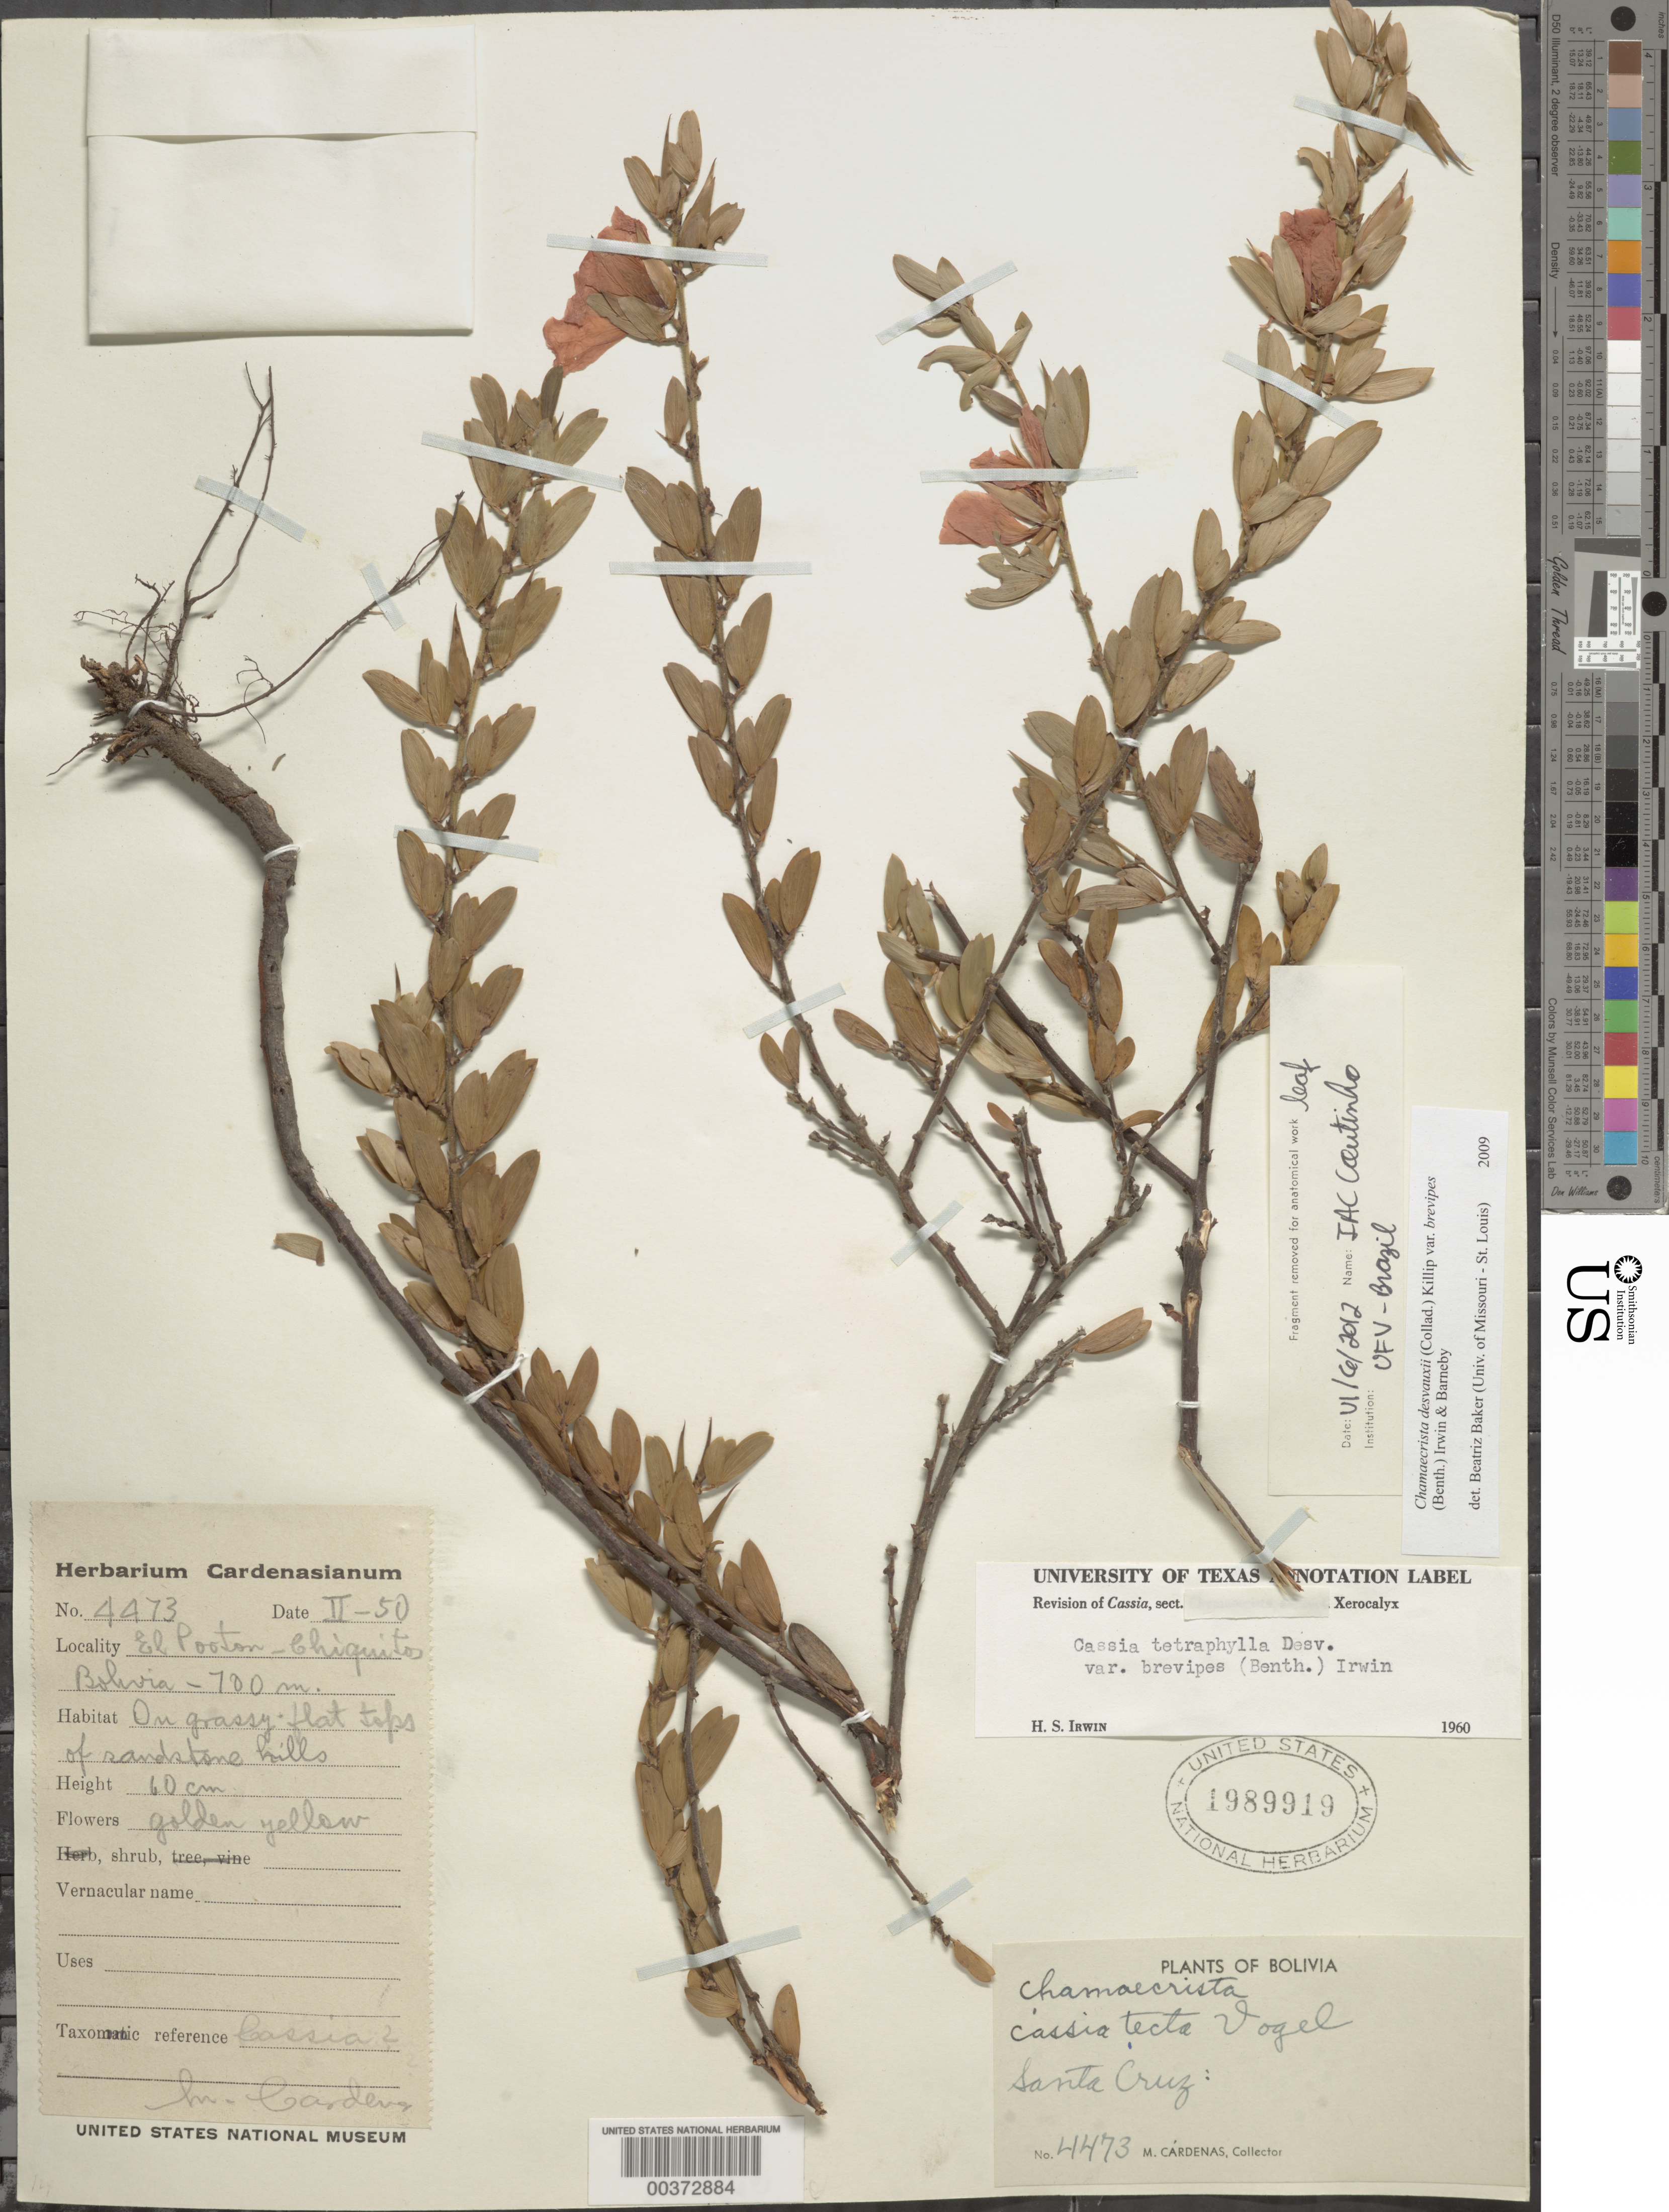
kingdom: Plantae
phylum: Tracheophyta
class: Magnoliopsida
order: Fabales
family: Fabaceae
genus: Chamaecrista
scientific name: Chamaecrista desvauxii var. brevipes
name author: (Benth.) H.S. Irwin & Barneby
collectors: M. Cárdenas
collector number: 4473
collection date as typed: Feb 1950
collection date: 1950-02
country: Bolivia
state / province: Santa Cruz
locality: El Porton-Chiquitos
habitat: On grassy flat tops of sandstone hills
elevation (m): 700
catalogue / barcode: US 1989919